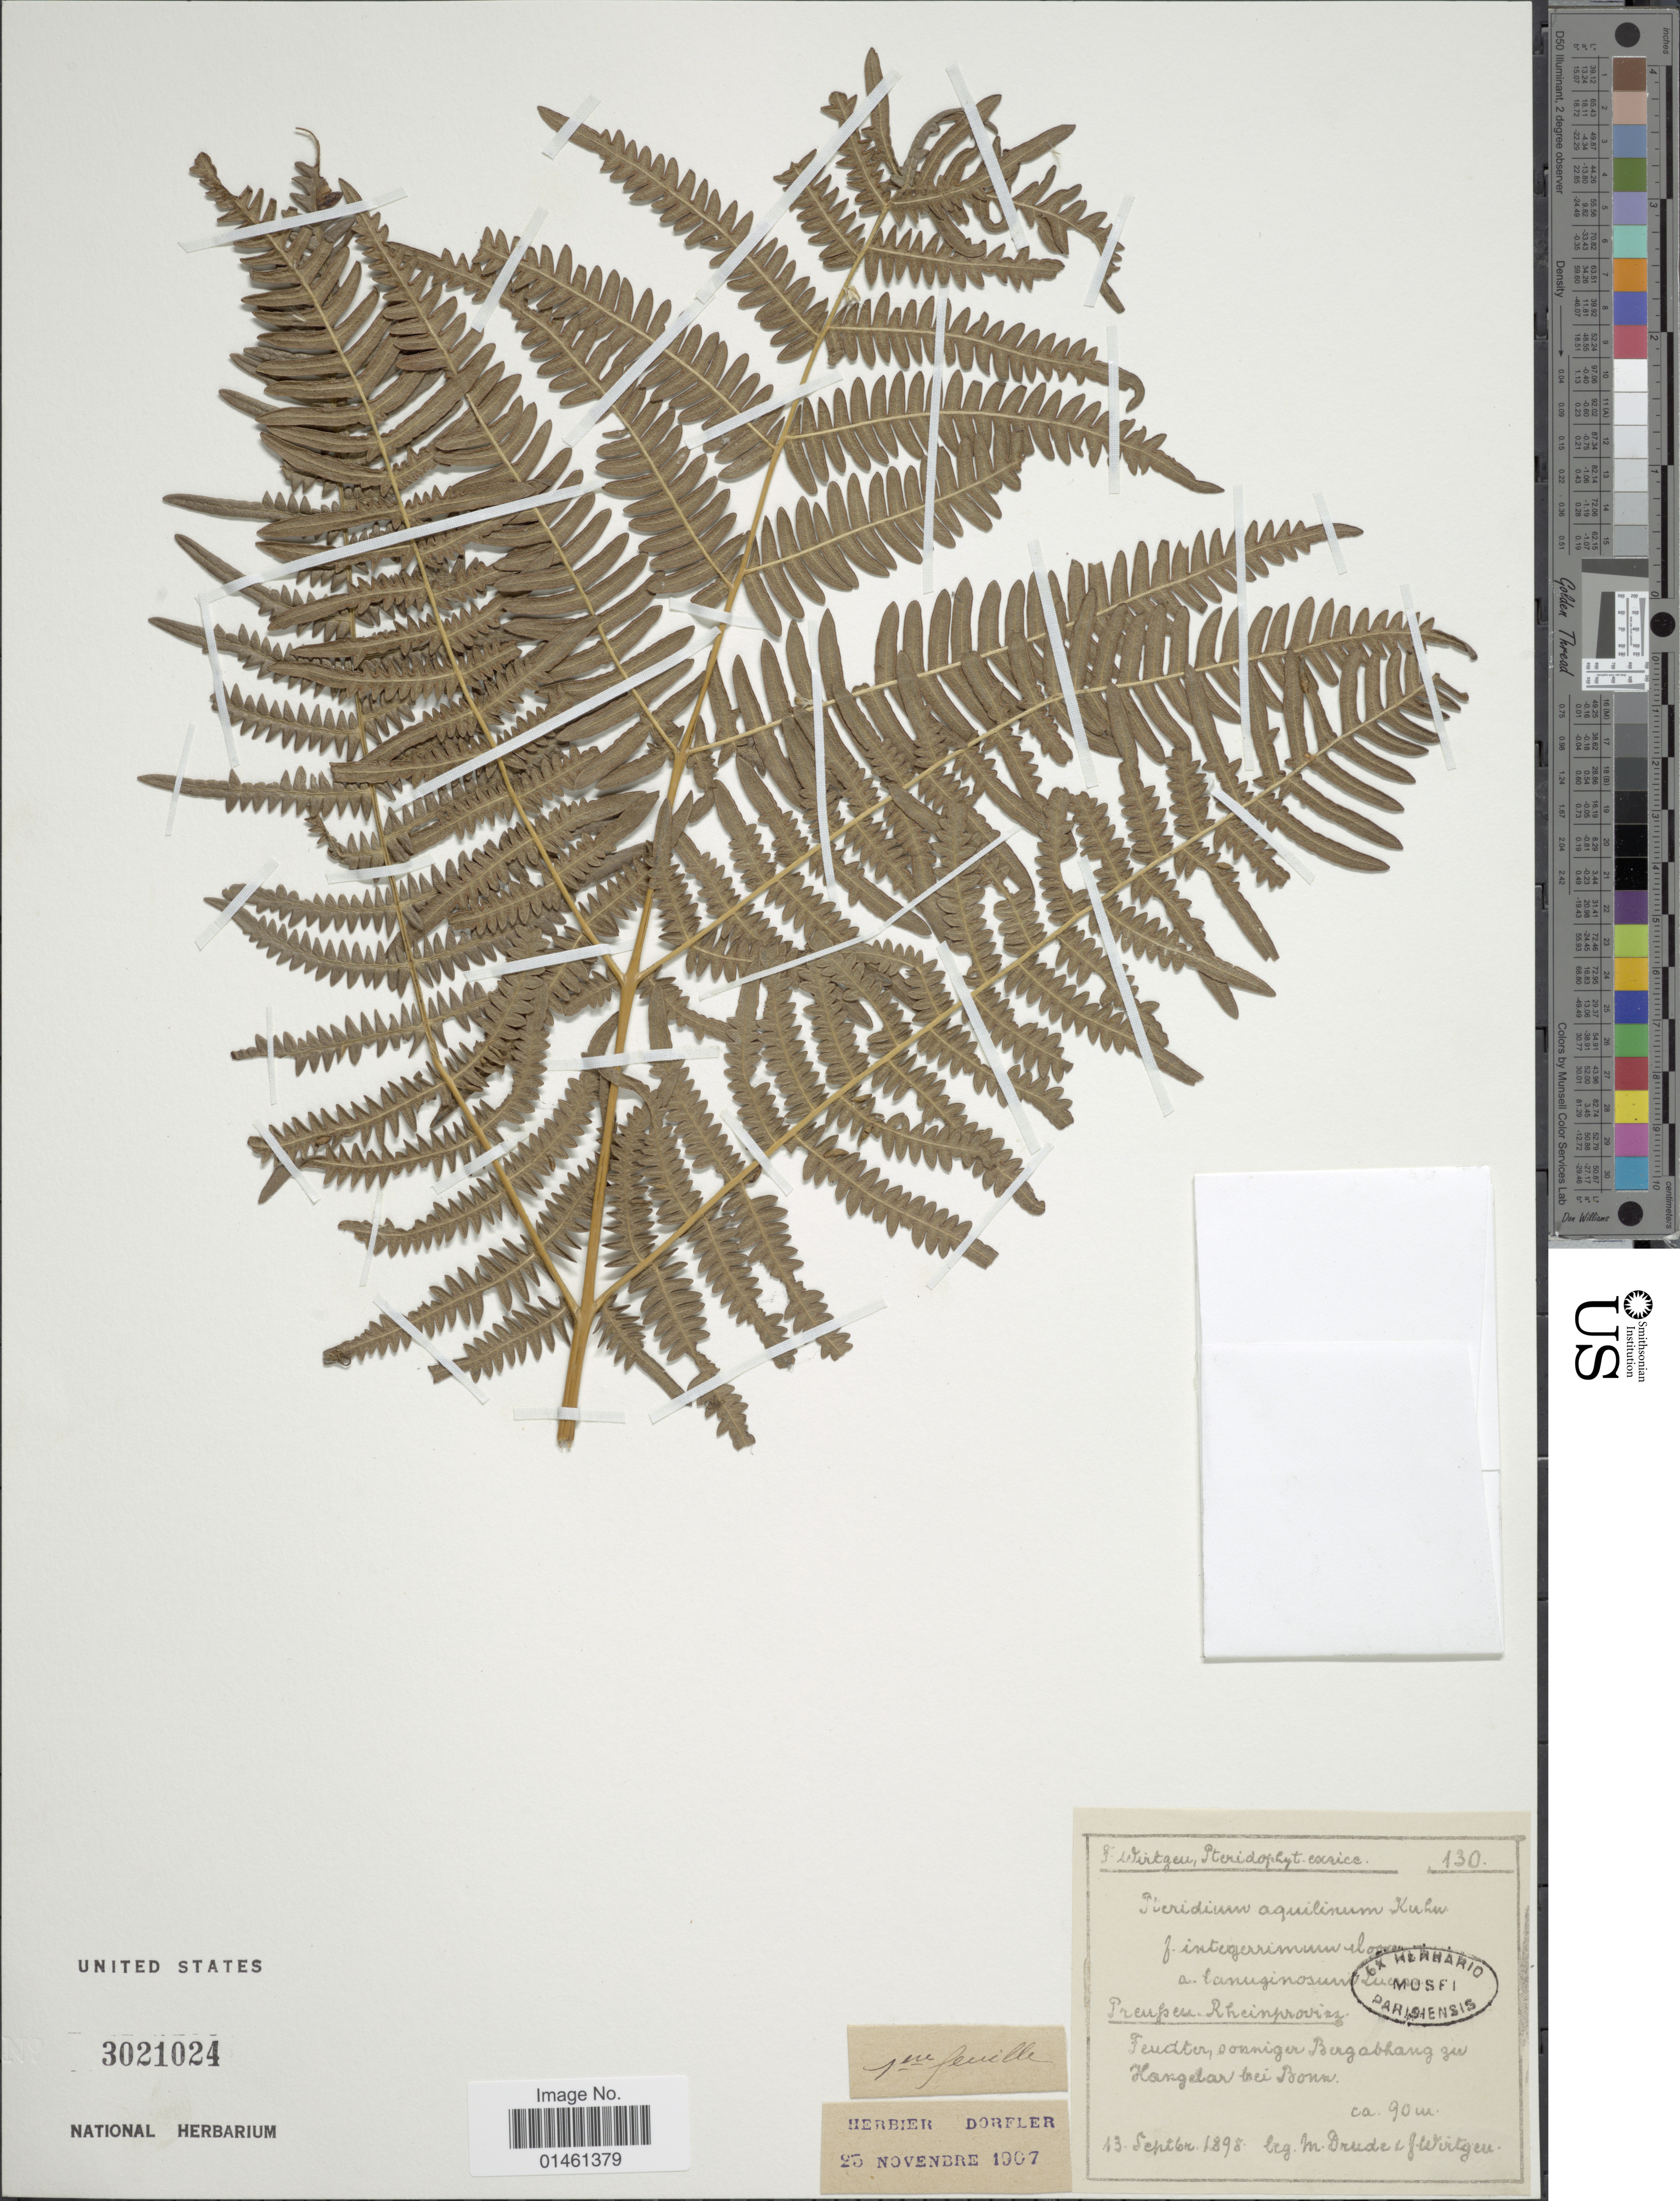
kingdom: Plantae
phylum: Tracheophyta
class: Polypodiopsida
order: Polypodiales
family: Dennstaedtiaceae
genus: Pteridium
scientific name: Pteridium aquilinum var. typicum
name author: R.M. Tryon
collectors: M. Drude & F. Wirtgen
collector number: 130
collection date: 1898-09-13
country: Germany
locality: Preussen, Rheinprovinz, Feudter, donniger Berg abhanf [illegible text] Hongedar bei Bonn[interpreted]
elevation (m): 90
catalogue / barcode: US 3021024